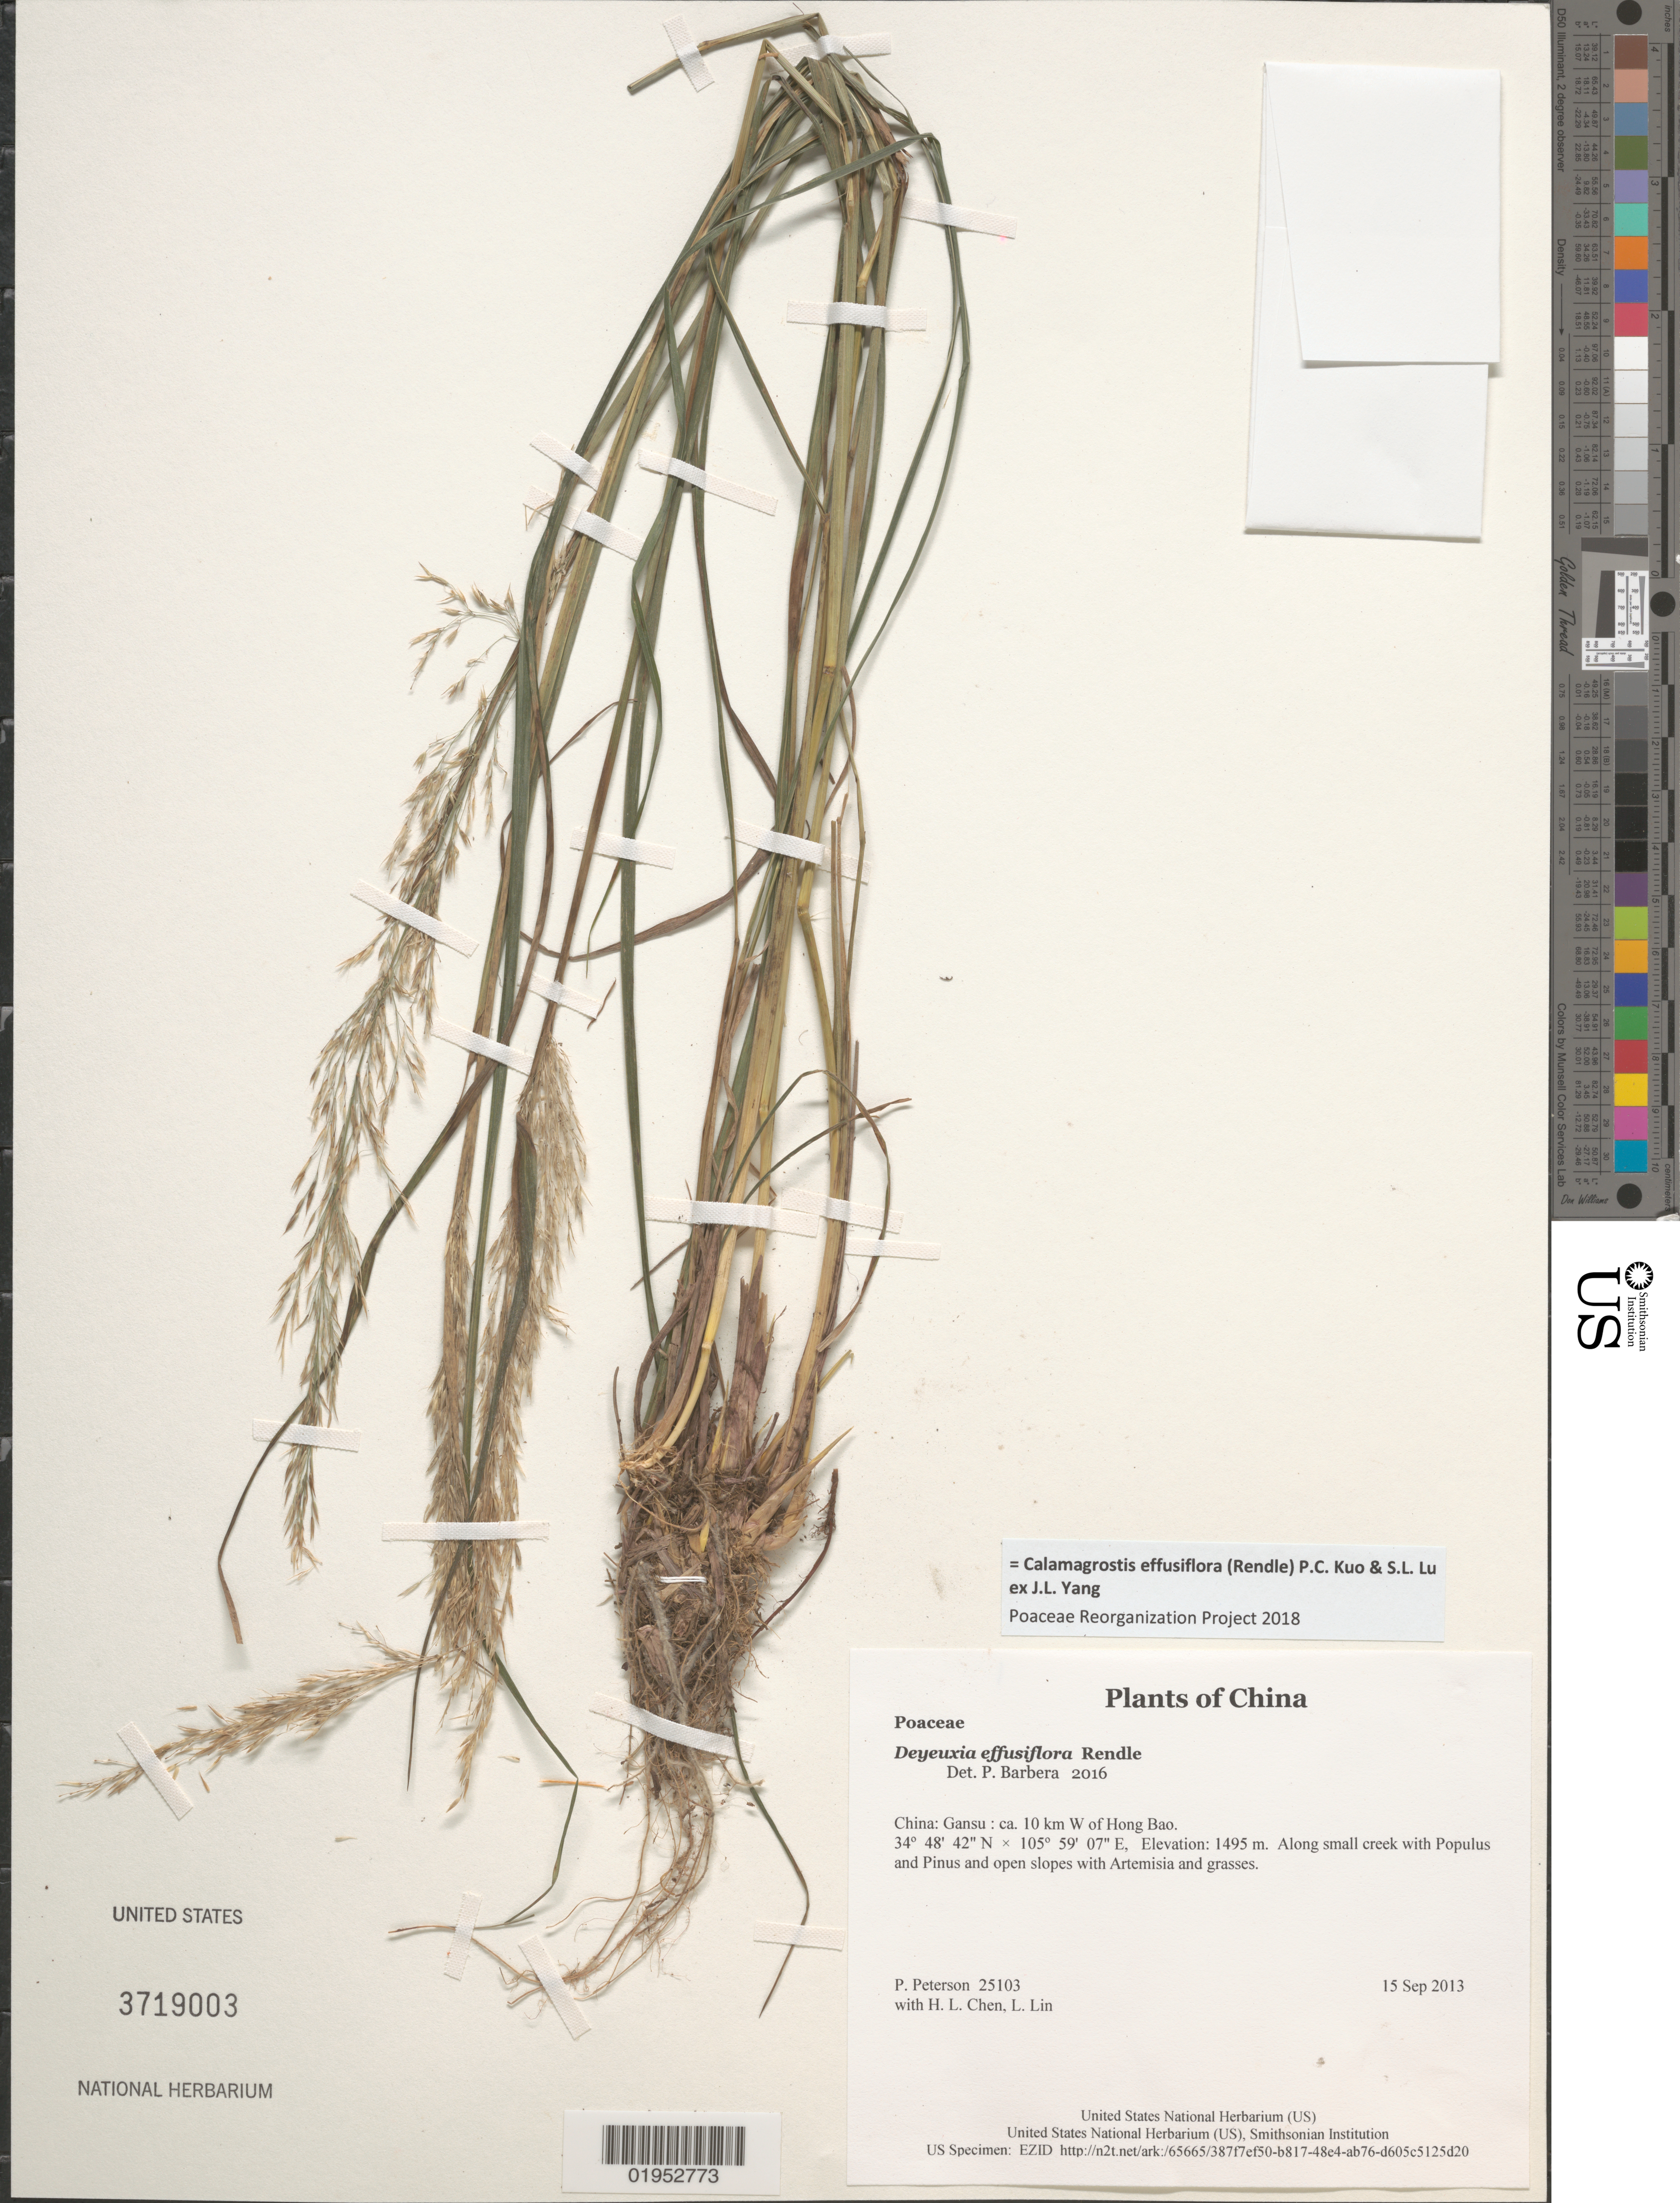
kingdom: Plantae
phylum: Tracheophyta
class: Liliopsida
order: Poales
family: Poaceae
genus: Calamagrostis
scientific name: Calamagrostis effusiflora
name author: (Rendle) P.C. Kuo & S.L. Lu ex J.L. Yang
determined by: Poaceae Reorganization Project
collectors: P. M. Peterson, H. L. Chen & L. Lin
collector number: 25103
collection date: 2013-09-15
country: China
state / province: Gansu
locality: ca. 10 km W of Hong Bao.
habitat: Along small creek with Populus and Pinus and open slopes with Artemisia and grasses.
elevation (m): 1495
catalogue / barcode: US 3719003